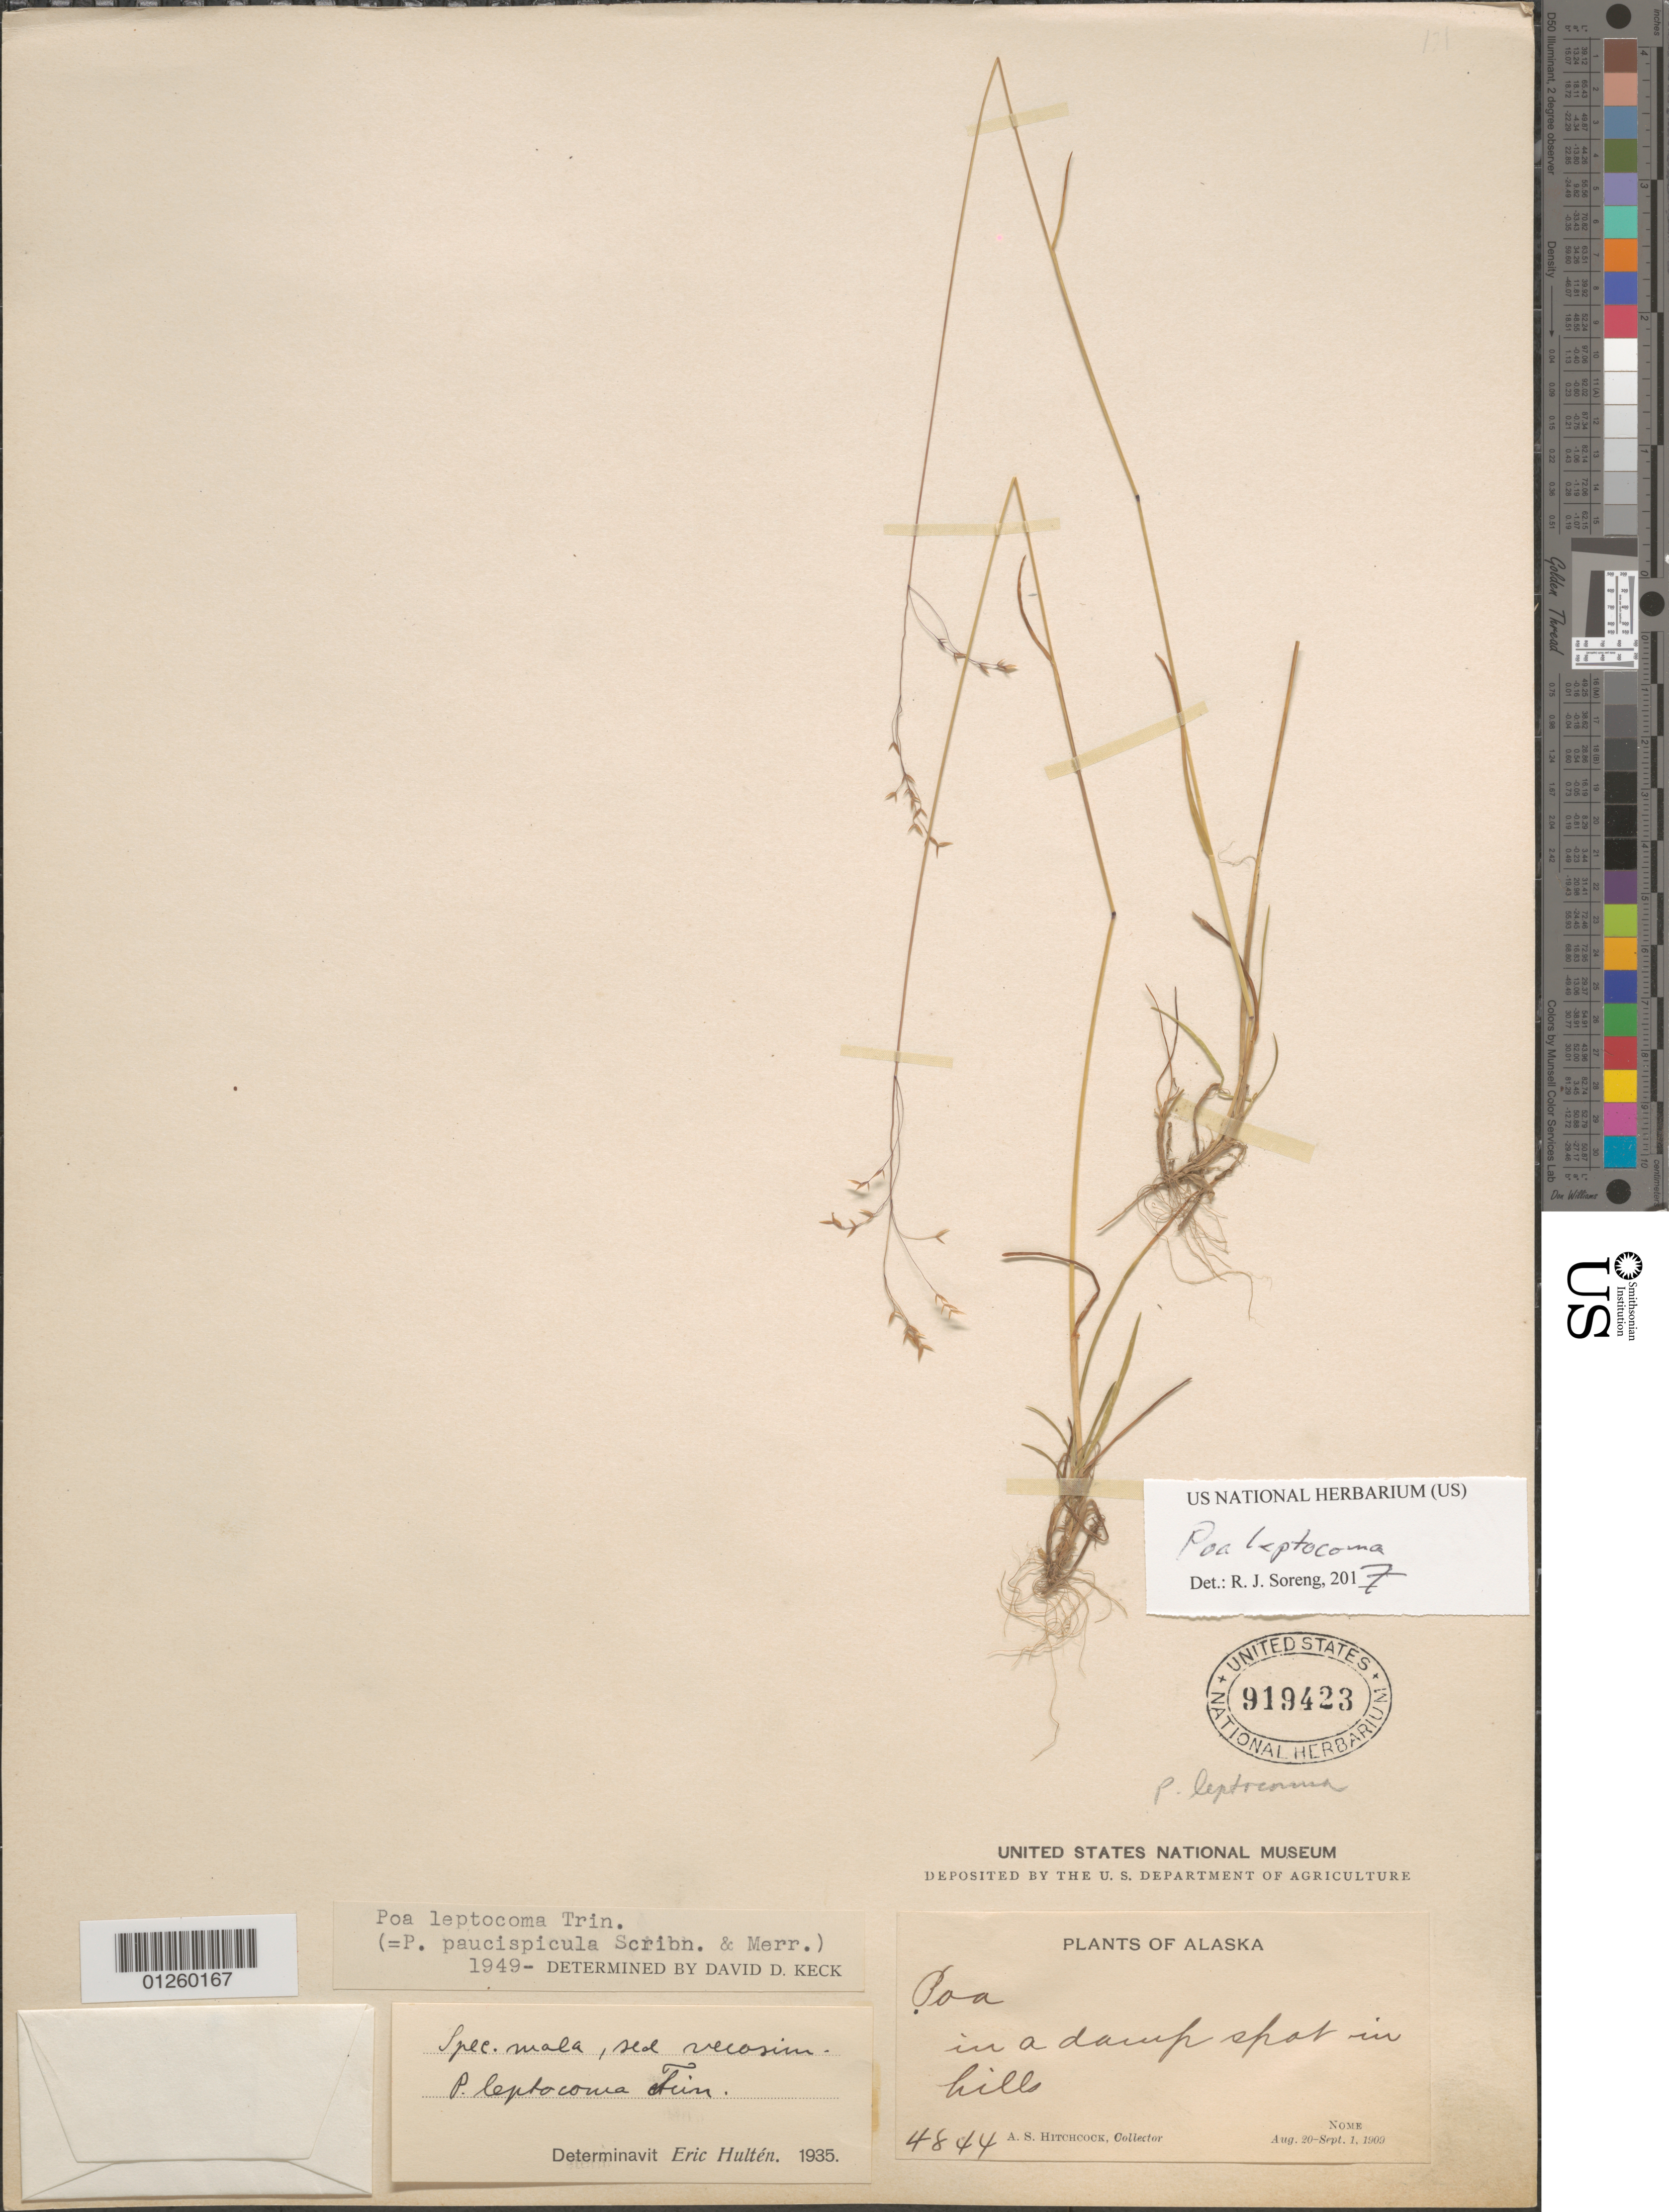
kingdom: Plantae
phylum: Tracheophyta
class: Liliopsida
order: Poales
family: Poaceae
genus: Poa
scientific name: Poa paucispicula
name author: Scribn. & Merr.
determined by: Soreng, Robert J., Research Associate (BOT), Smithsonian Institution - National Museum of Natural History (UNITED STATES)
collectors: A. S. Hitchcock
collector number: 4844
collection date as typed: Aug. 20-Sept. 1, 1909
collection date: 1909-08-20/1909-09-01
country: United States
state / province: Alaska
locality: Nome.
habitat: in a damp spot in hills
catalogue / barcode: US 919423